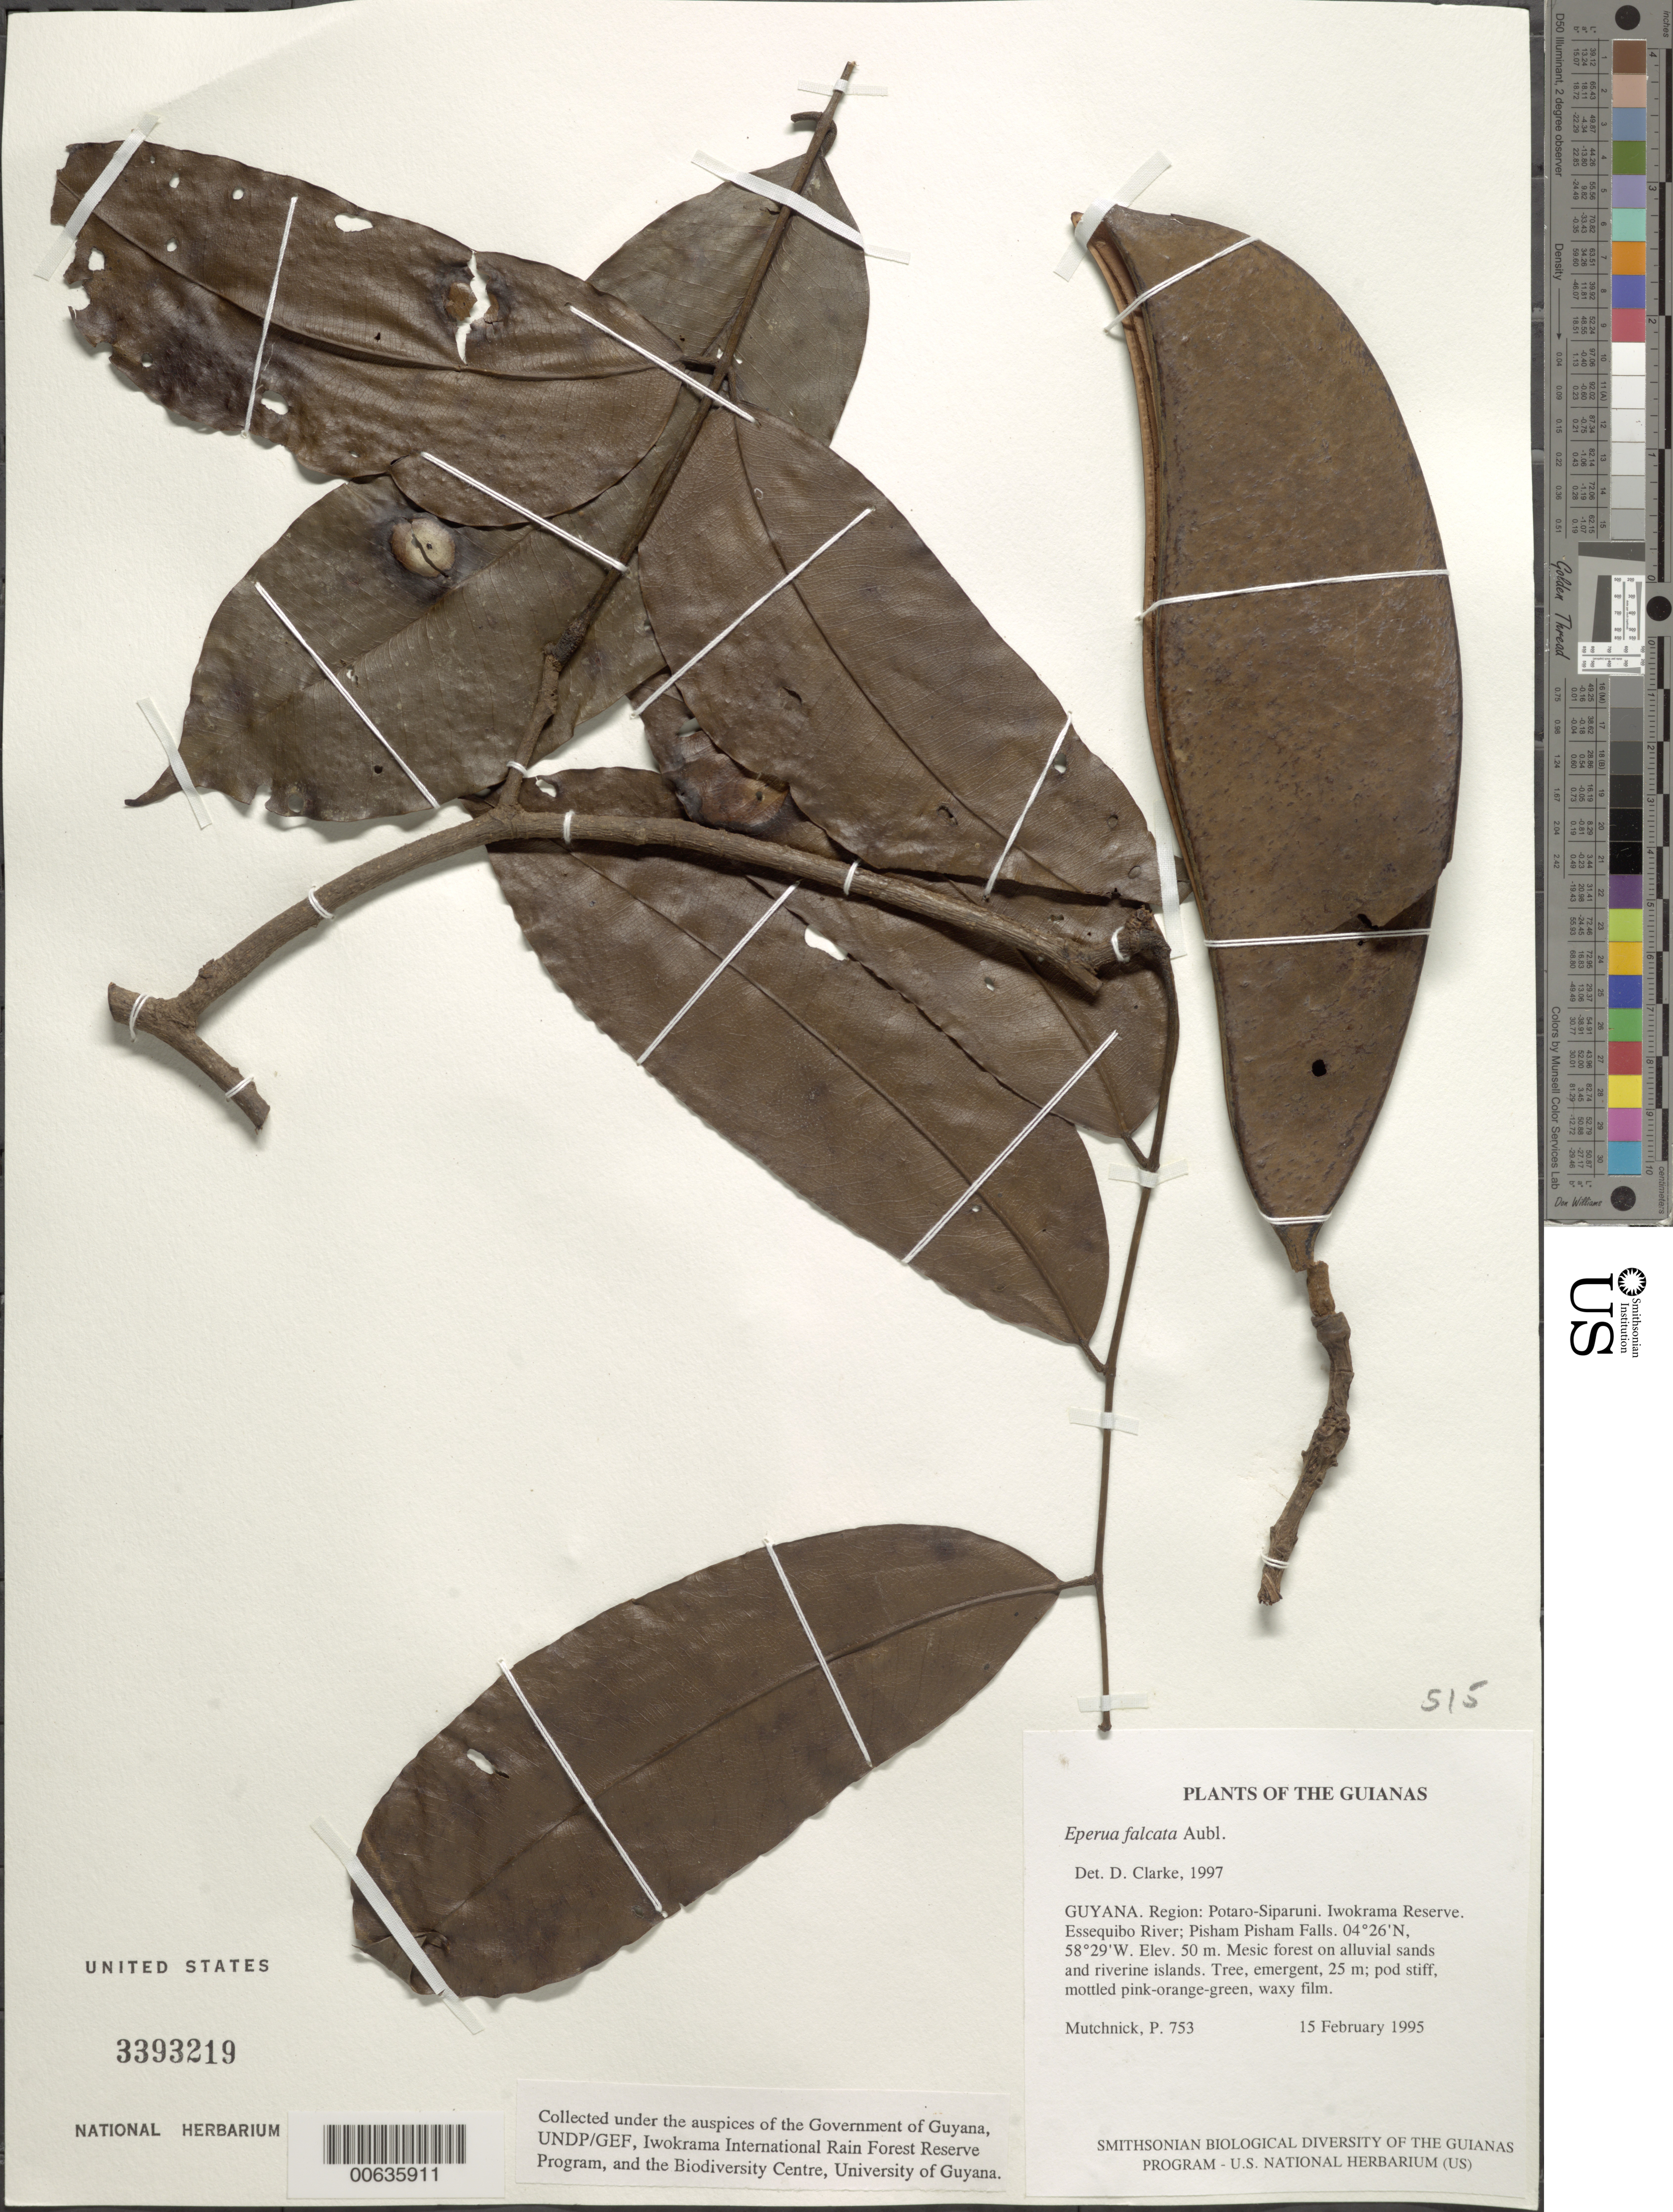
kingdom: Plantae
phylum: Tracheophyta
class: Magnoliopsida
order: Fabales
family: Fabaceae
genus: Eperua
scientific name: Eperua falcata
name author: Aubl.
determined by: Clarke, H. D., University of North Carolina (Asheville)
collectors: P. Mutchnick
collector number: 753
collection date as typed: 15 February 1995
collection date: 1995-02-15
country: Guyana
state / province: Potaro-Siparuni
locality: Iwokrama Reserve. Essequibo River; Pisham Pisham Falls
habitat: Mesic forest on alluvial sands and riverine islands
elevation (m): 50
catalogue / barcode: US 3393219